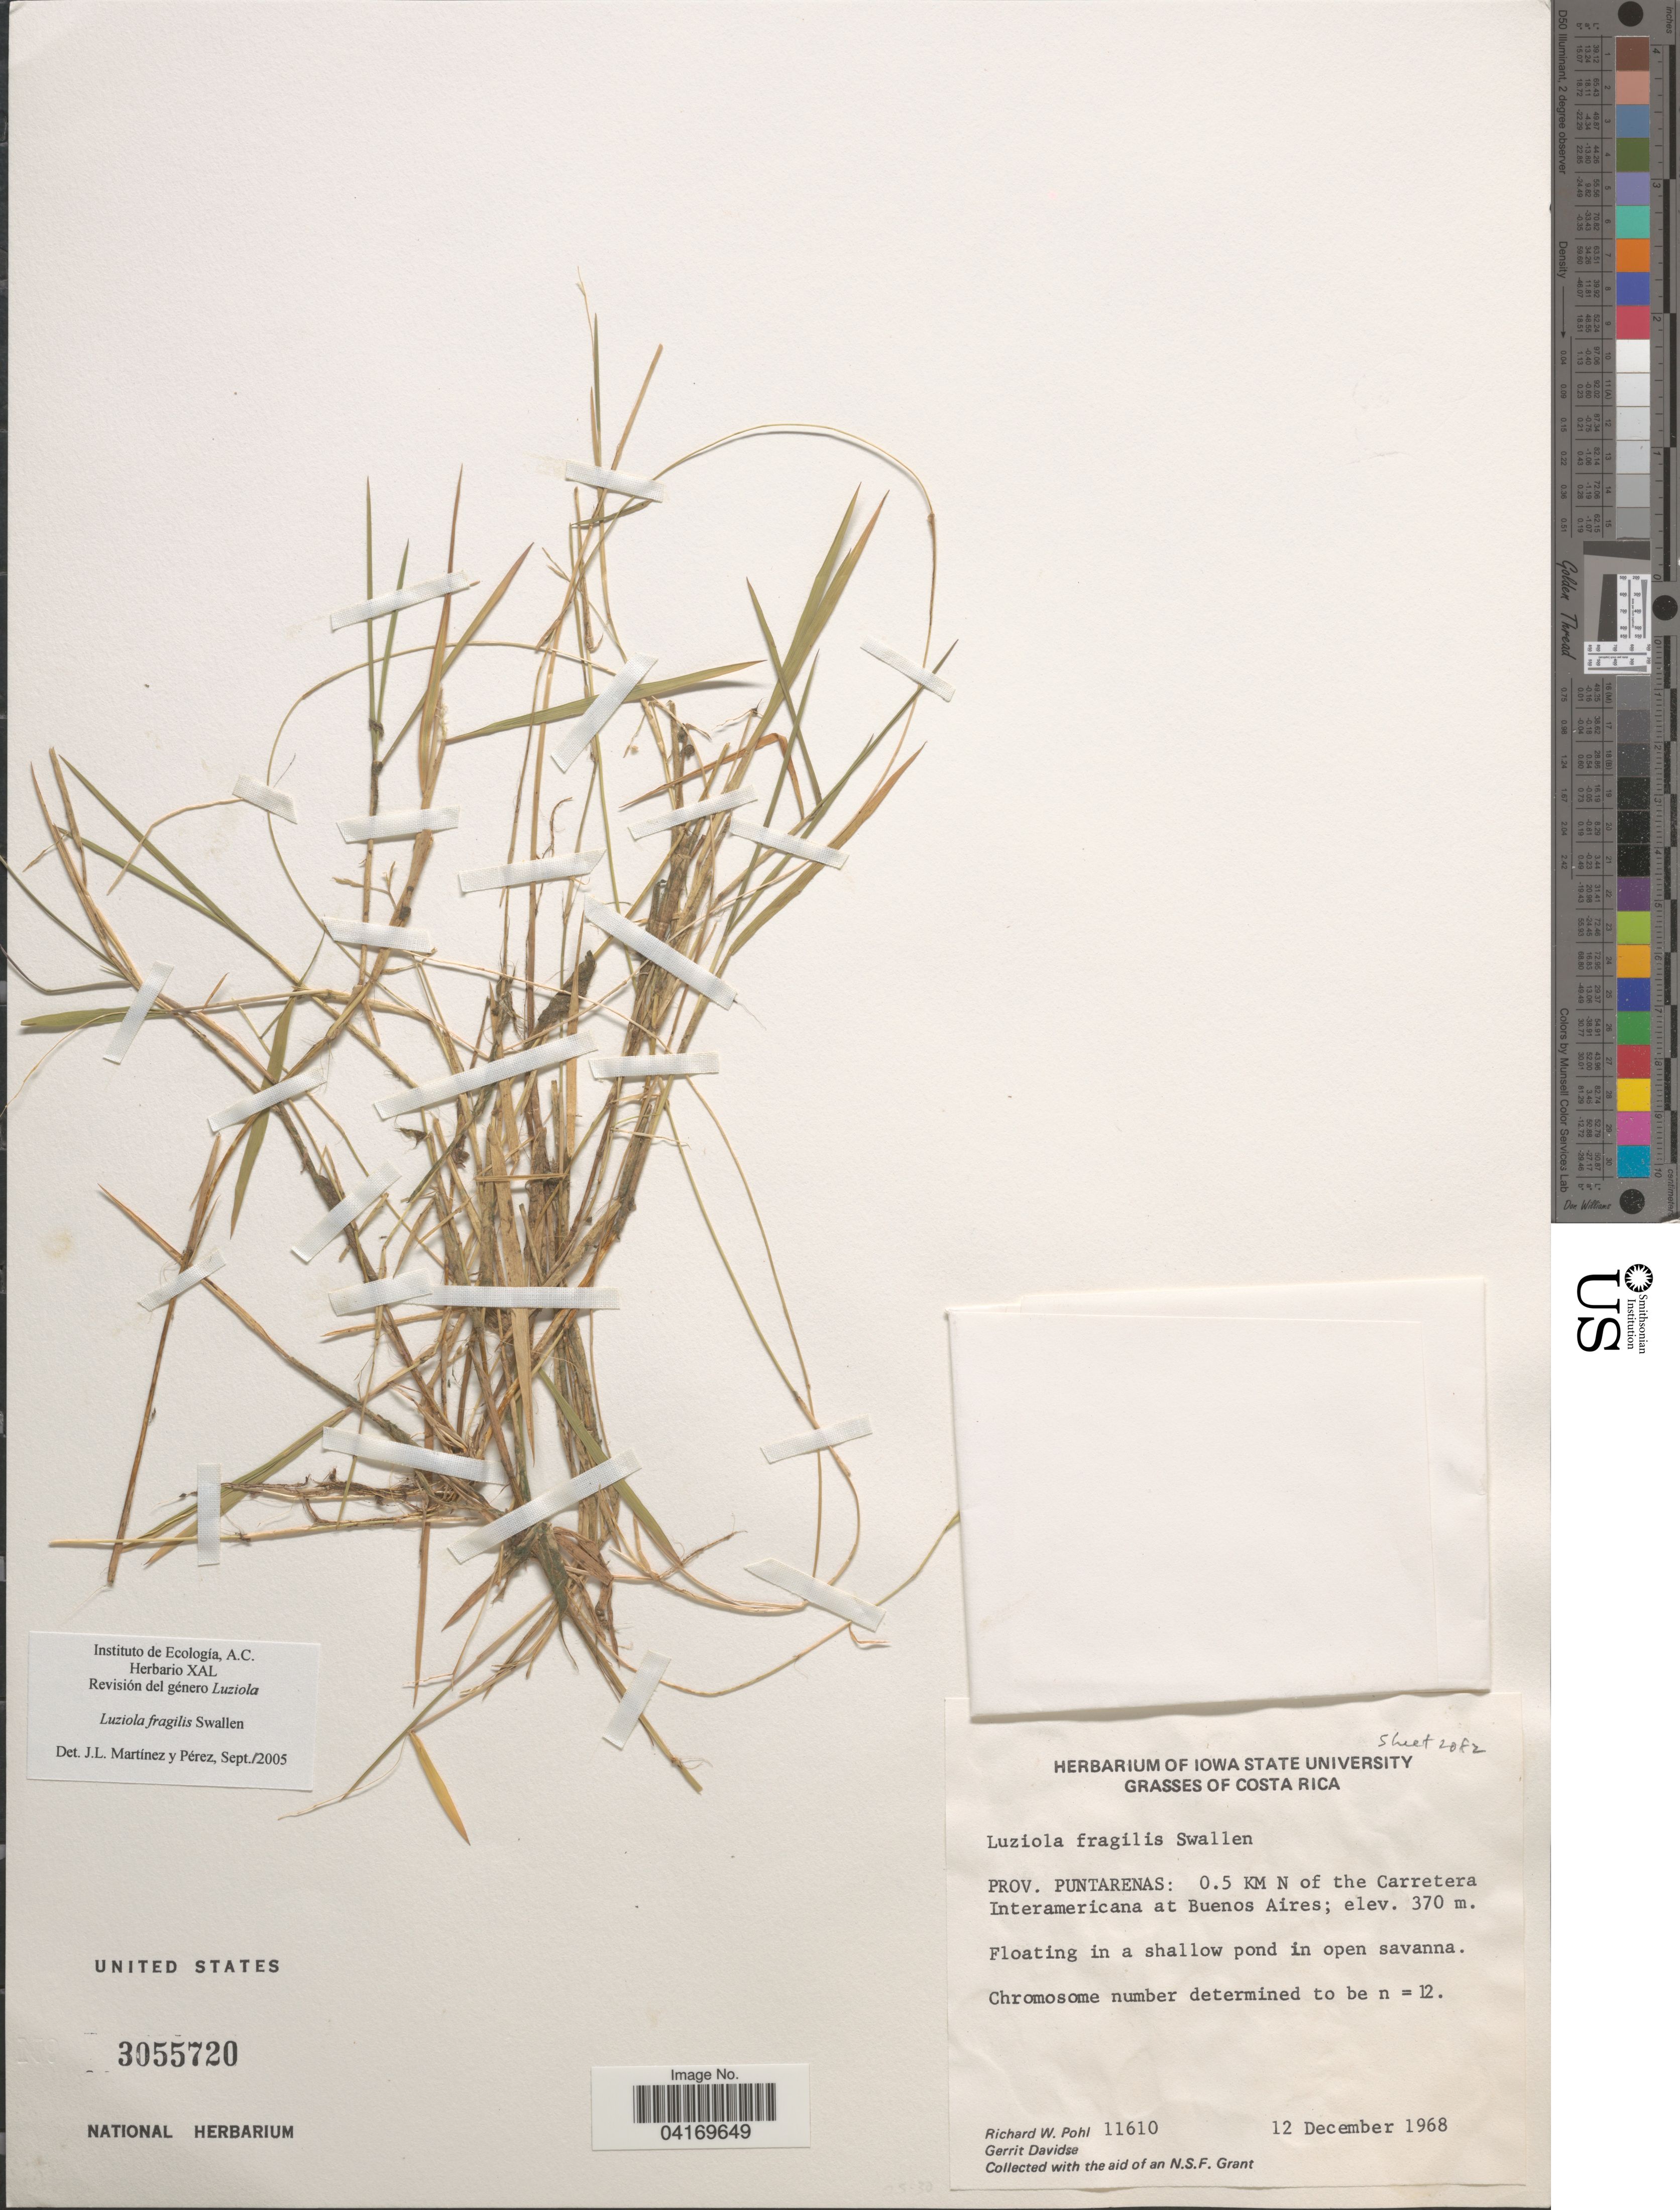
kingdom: Plantae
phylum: Tracheophyta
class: Liliopsida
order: Poales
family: Poaceae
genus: Luziola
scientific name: Luziola fragilis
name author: Swallen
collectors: R. W. Pohl & G. Davidse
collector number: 11610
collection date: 1968-12-12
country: Costa Rica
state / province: Puntarenas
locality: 0.5 KM N of the Carretera Interamericana at Buenos Aires.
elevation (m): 370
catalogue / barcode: US 3055720